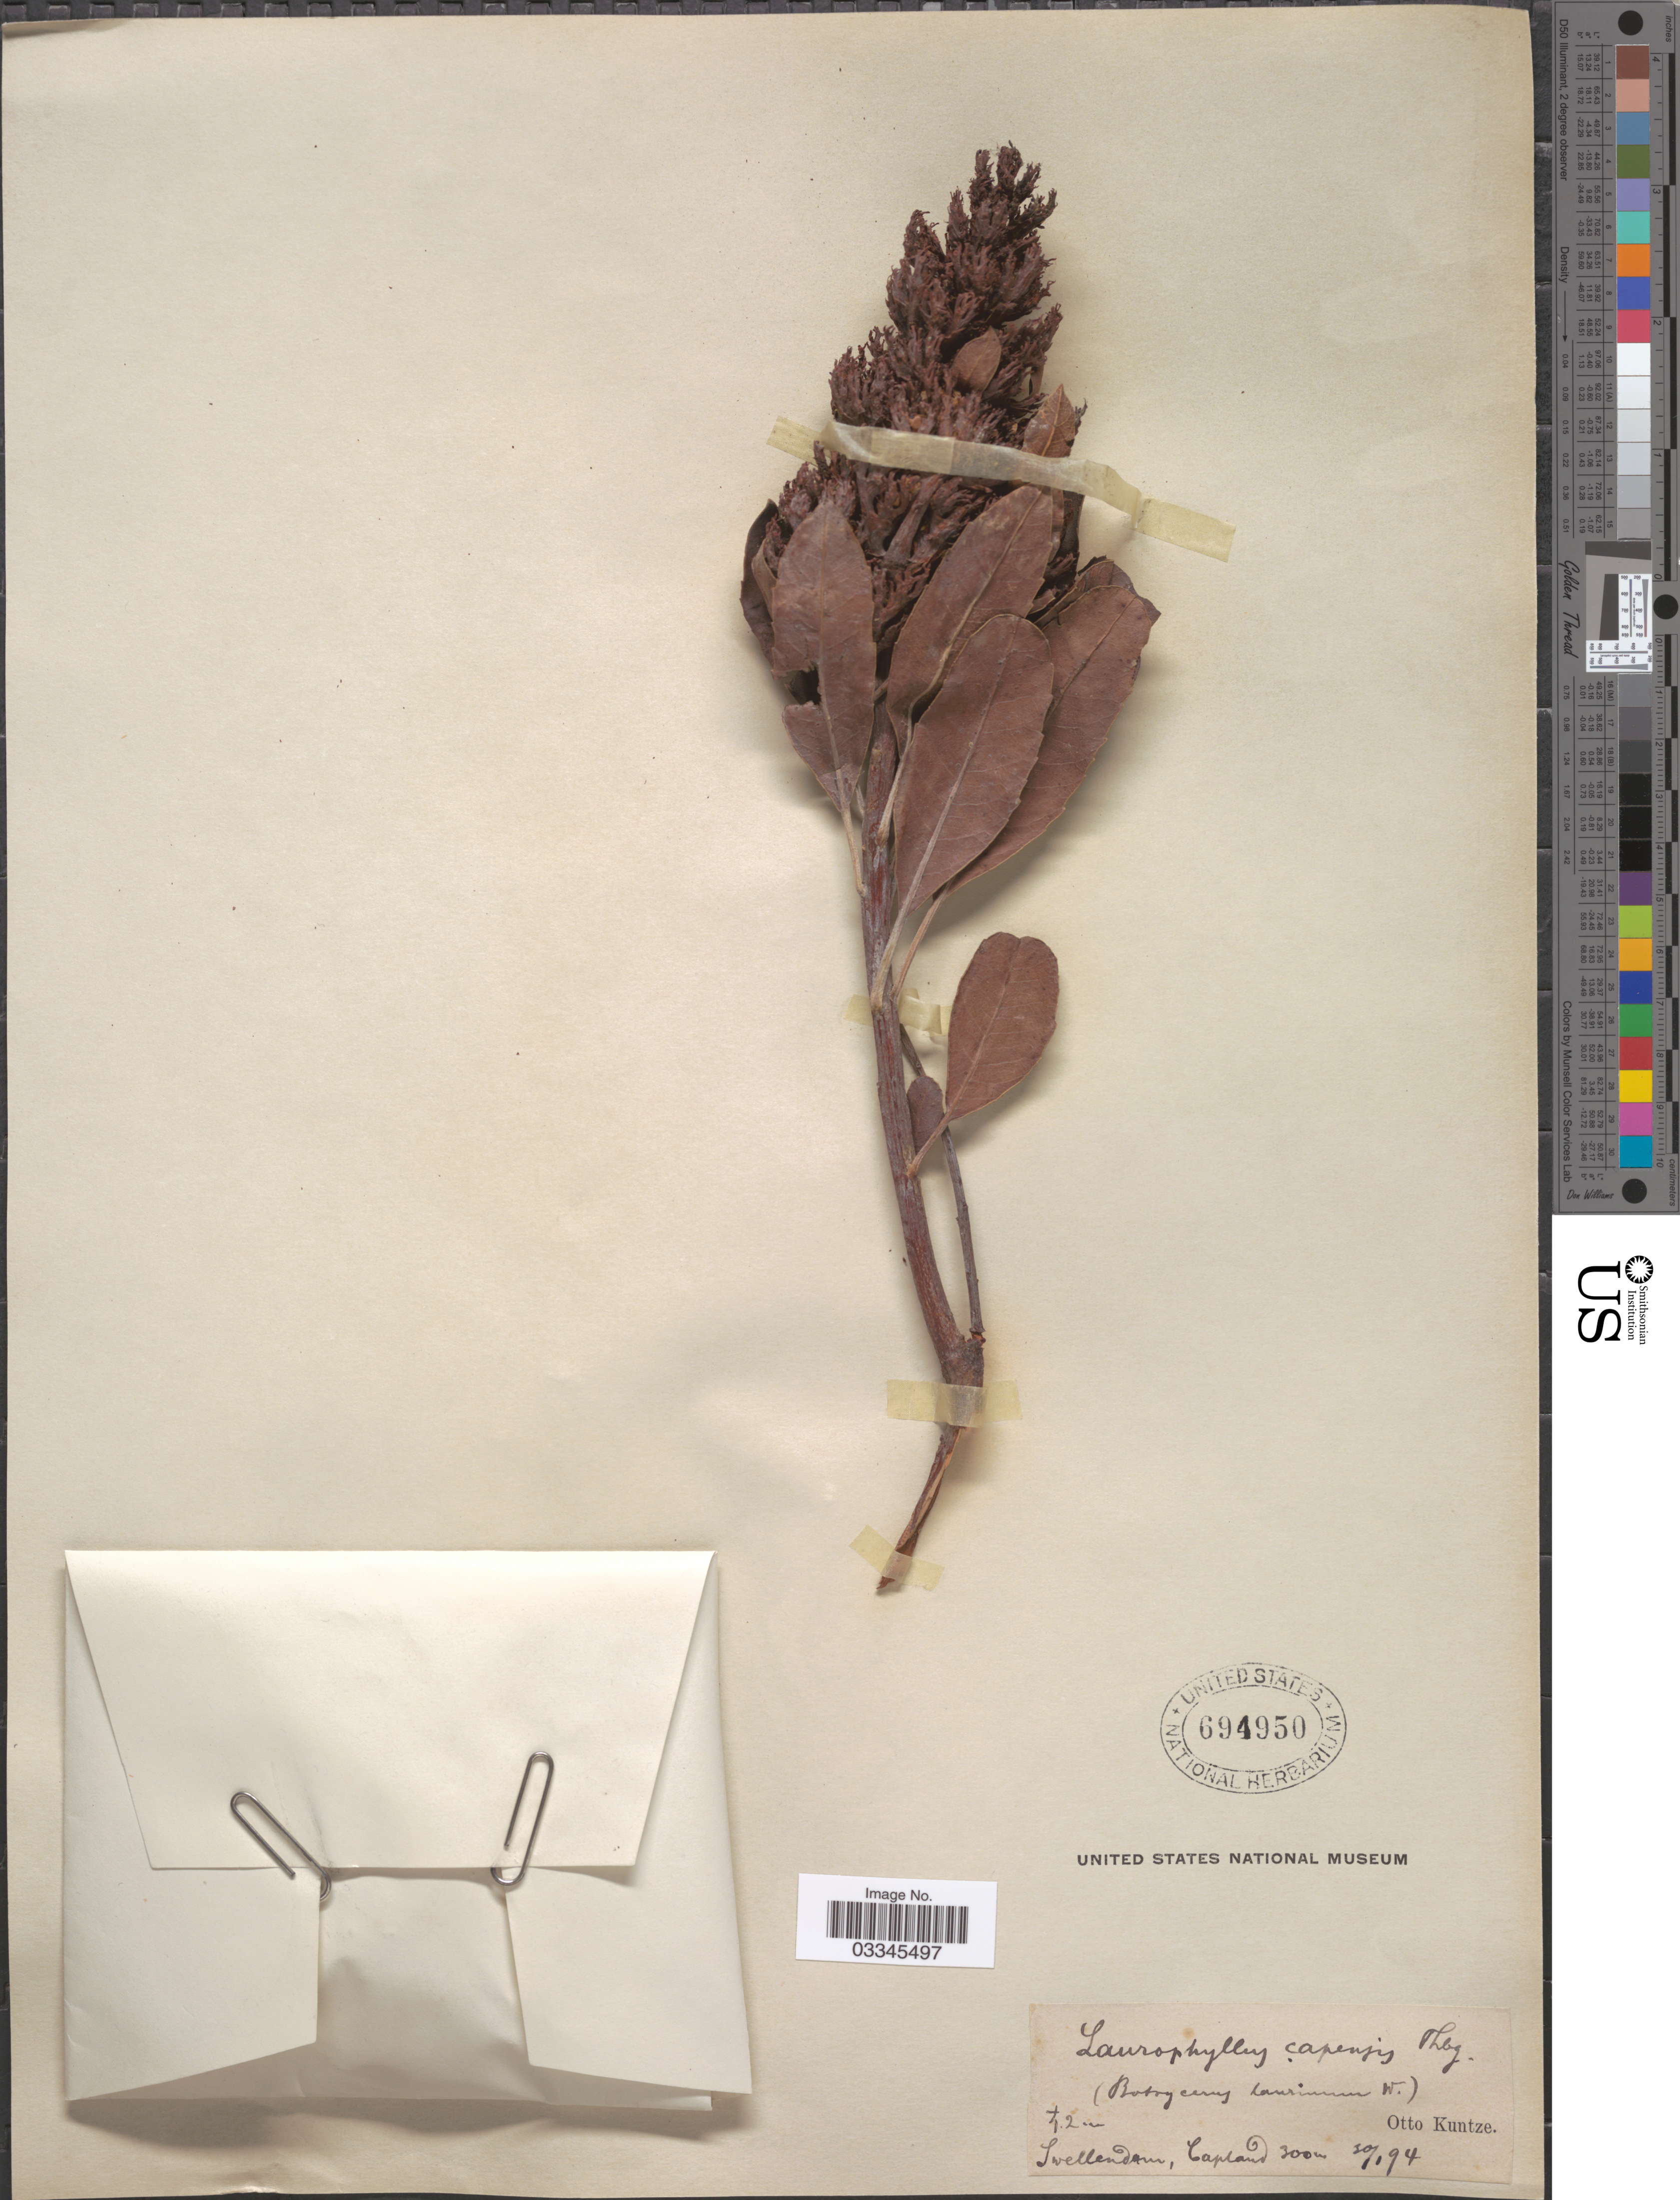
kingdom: Plantae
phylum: Tracheophyta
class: Magnoliopsida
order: Sapindales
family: Anacardiaceae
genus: Laurophyllus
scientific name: Laurophyllus capensis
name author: Thunb.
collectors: C.E.O. Kuntze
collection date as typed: Transcribed d/m/y: 30/1/94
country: South Africa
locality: Swellendam, Capland.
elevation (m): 300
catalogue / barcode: US 694950